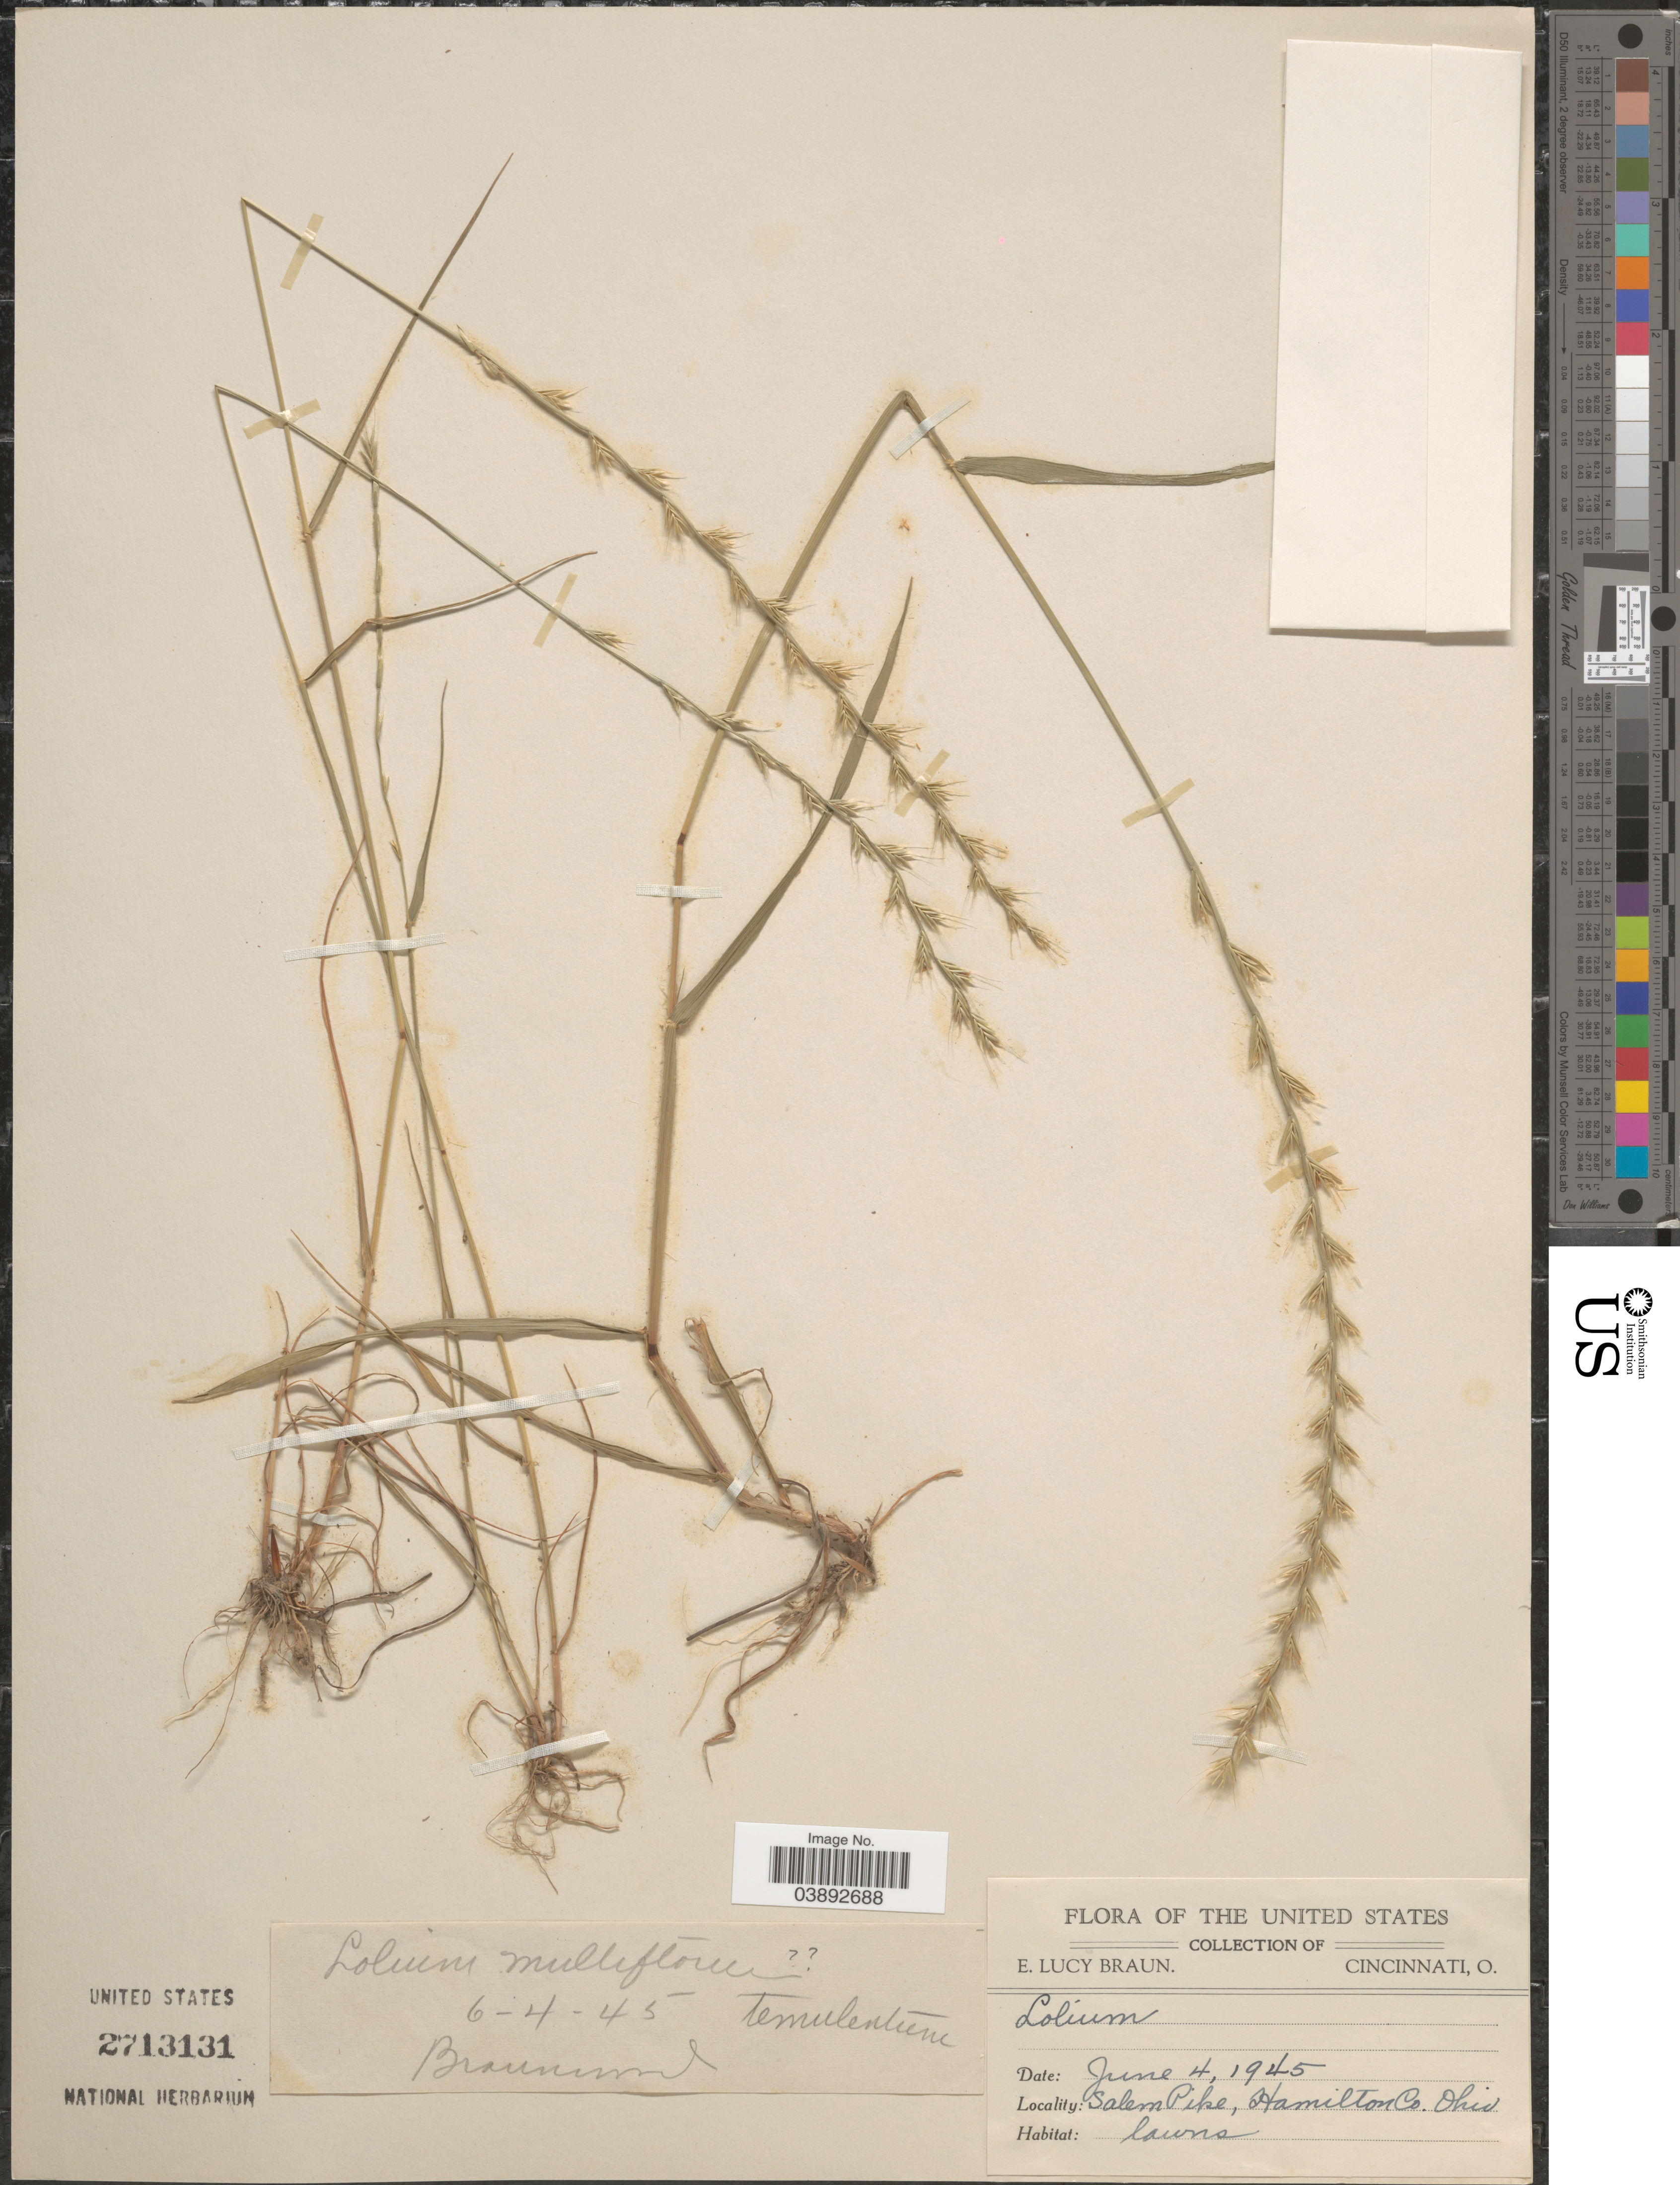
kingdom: Plantae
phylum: Tracheophyta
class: Liliopsida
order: Poales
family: Poaceae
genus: Lolium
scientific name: Lolium temulentum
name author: L.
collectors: E. L. Braun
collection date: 1945-06-04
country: United States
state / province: Ohio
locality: Salem Pike, Hamilton Co.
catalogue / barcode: US 2713131